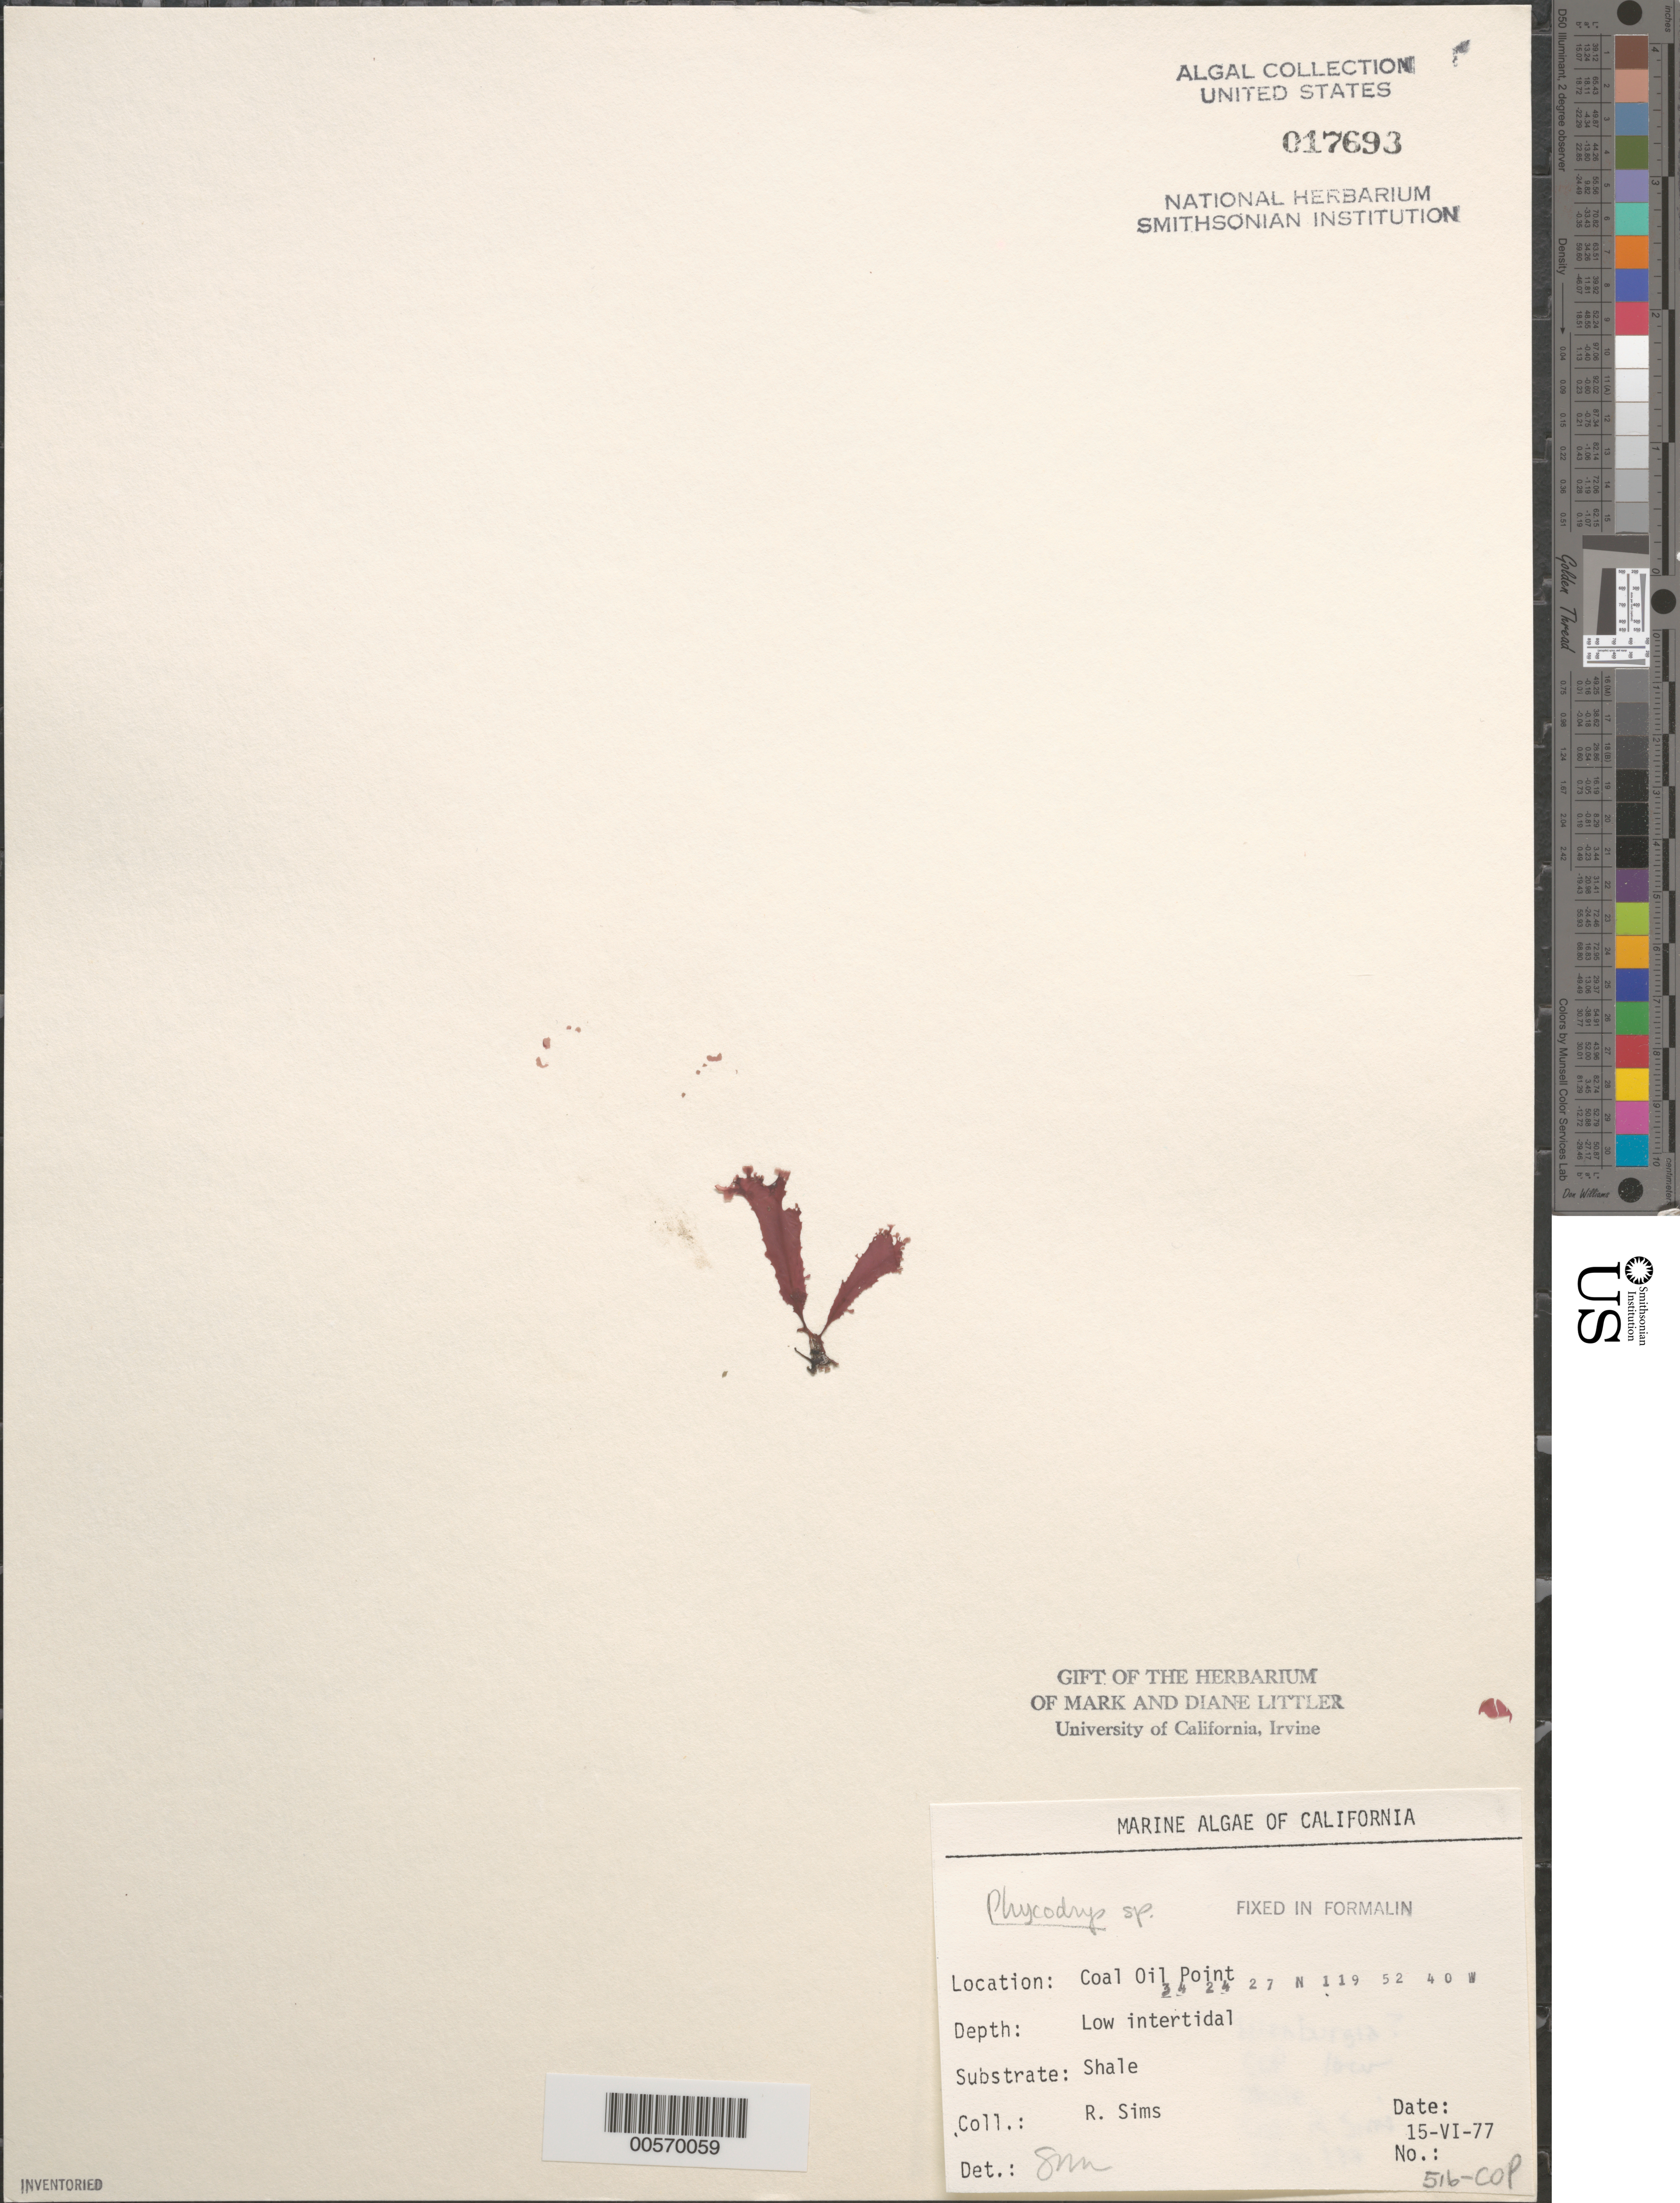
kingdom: Plantae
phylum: Rhodophyta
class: Florideophyceae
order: Ceramiales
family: Delesseriaceae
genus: Phycodrys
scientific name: Phycodrys sp.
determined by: Murray, S. N.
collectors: R. H. Sims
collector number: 516-cop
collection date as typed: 15 Jun 1977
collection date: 1977-06-15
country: United States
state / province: California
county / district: Santa Barbara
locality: Coal Oil Point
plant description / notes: BLM-SOCALBIGHT Rocky Intertidal Survey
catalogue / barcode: US 17693